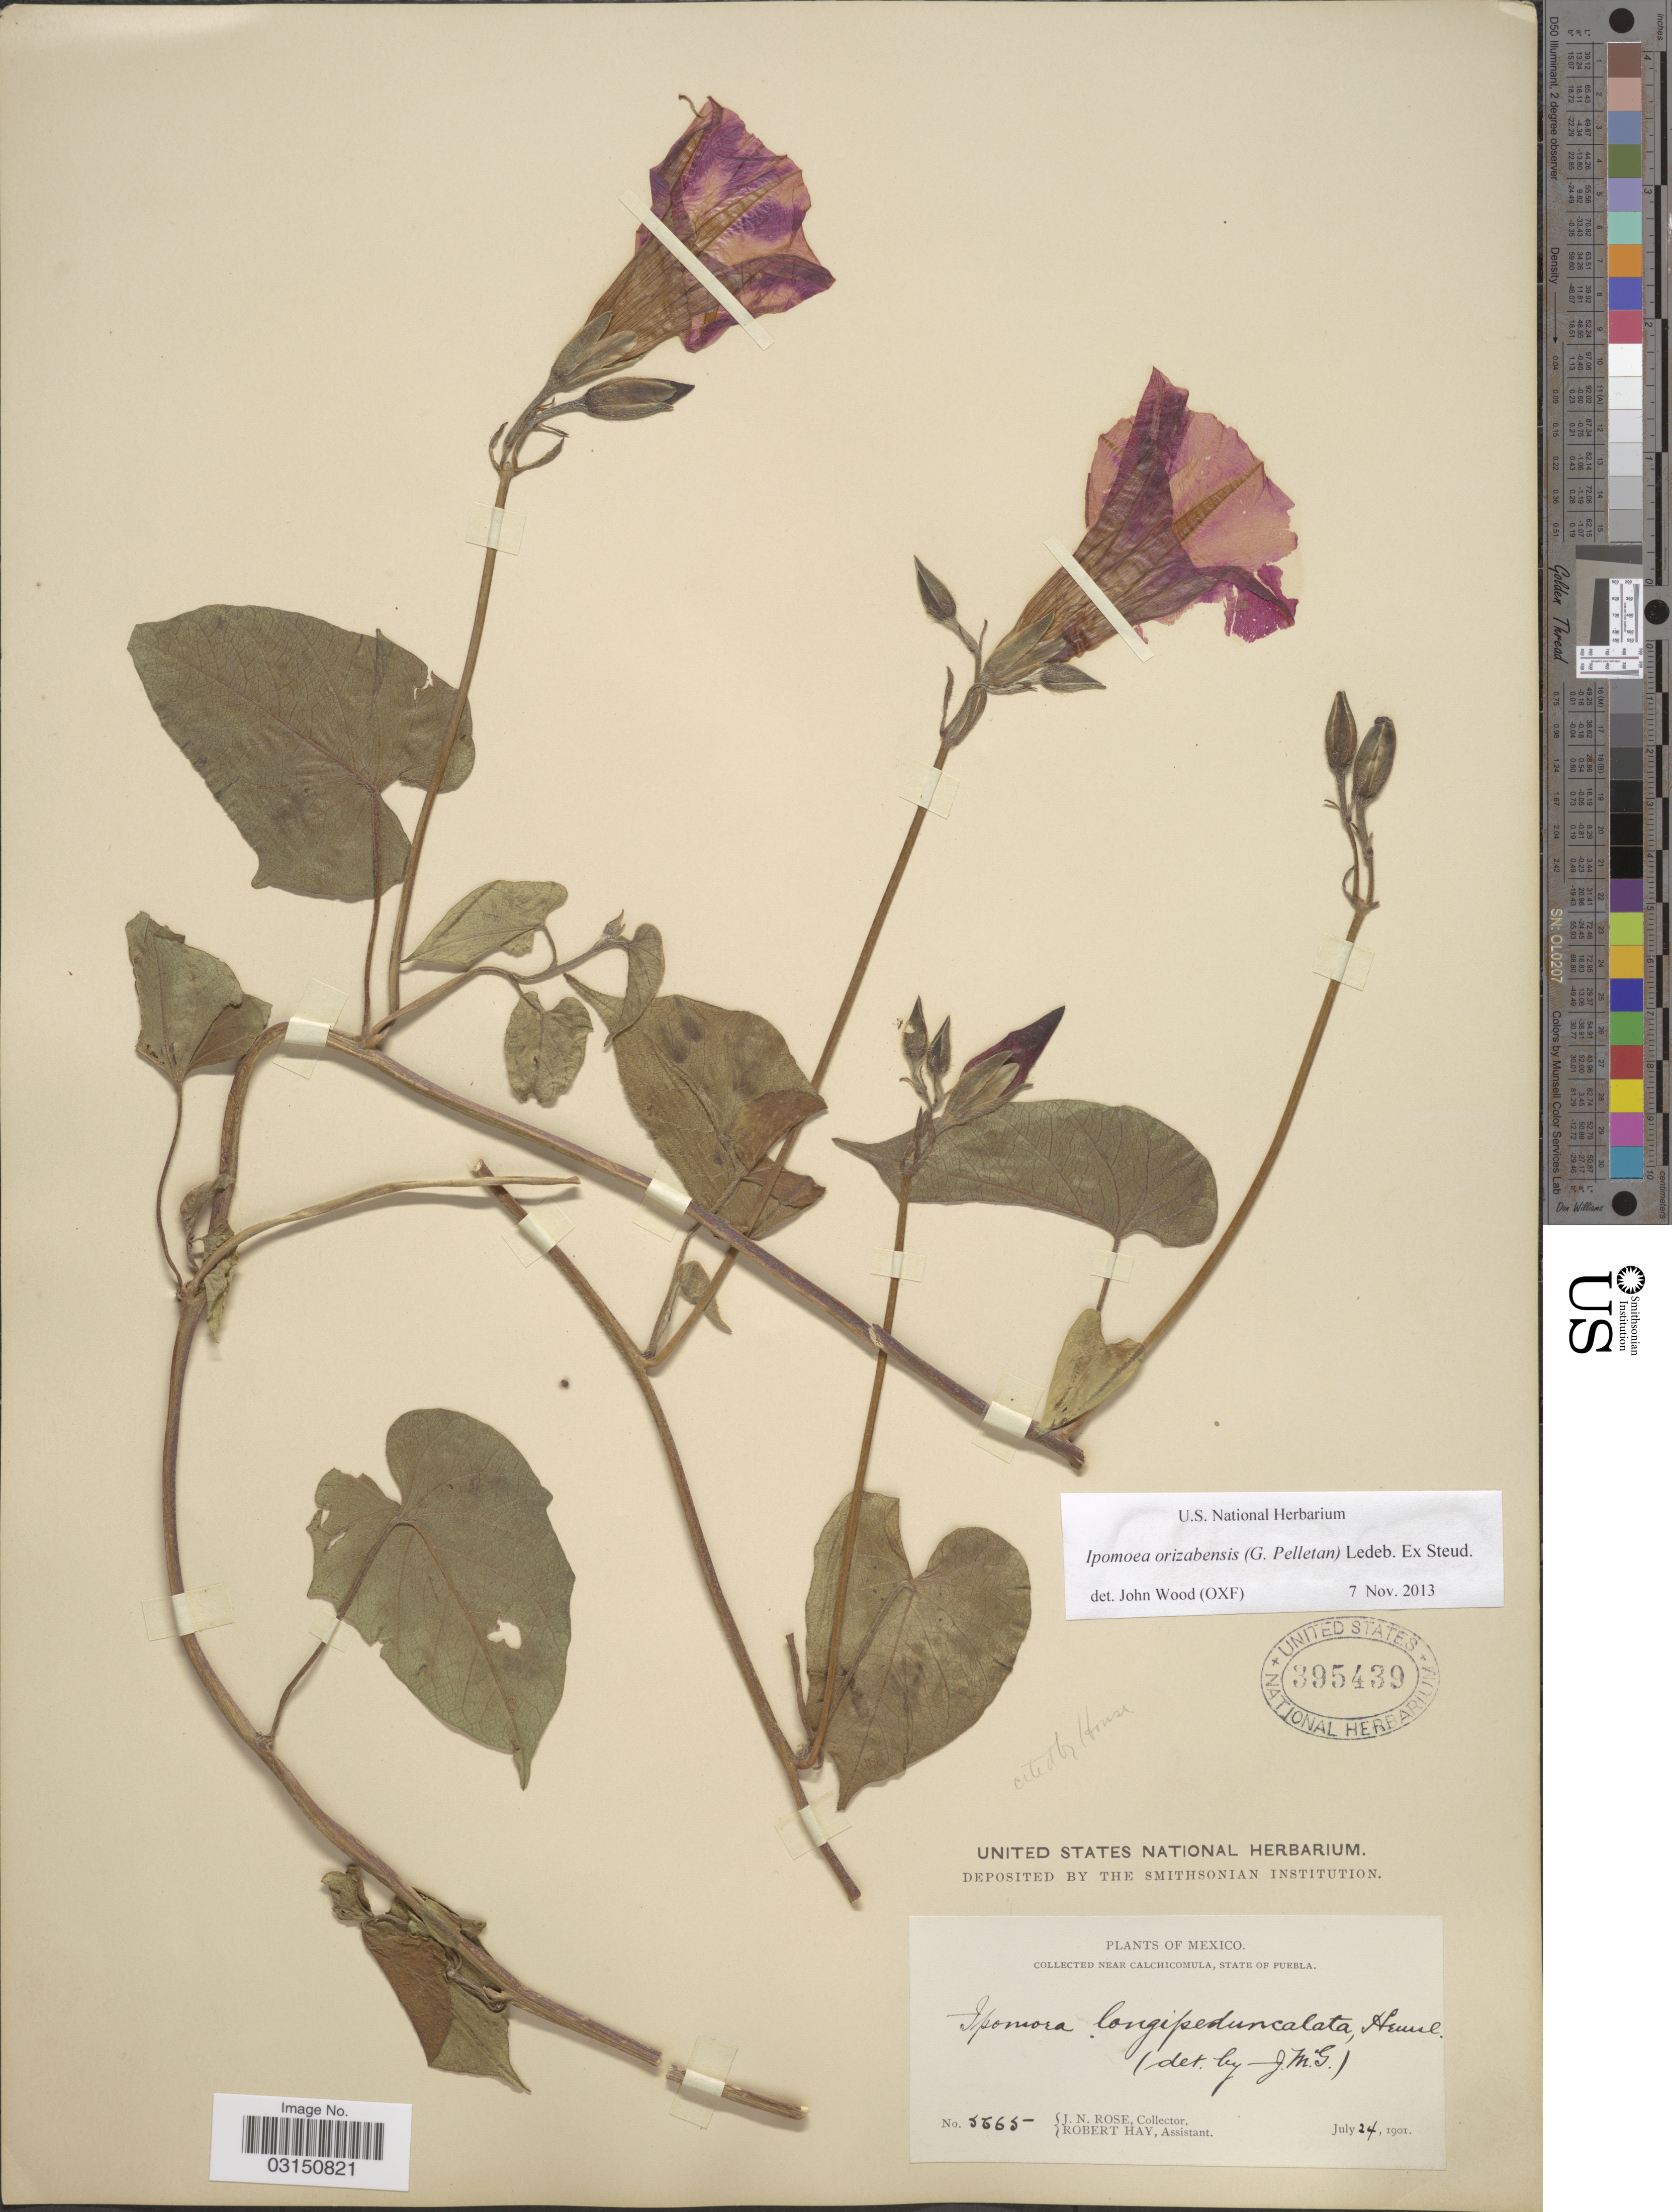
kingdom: Plantae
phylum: Tracheophyta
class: Magnoliopsida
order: Solanales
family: Convolvulaceae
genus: Ipomoea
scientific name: Ipomoea orizabensis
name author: (G. Pelletan) Ledeb. ex Steud.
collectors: J. N. Rose & R. H. Hay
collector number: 5665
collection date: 1901-07-24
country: Mexico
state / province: Puebla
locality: Near Calchicomula.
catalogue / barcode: US 395439